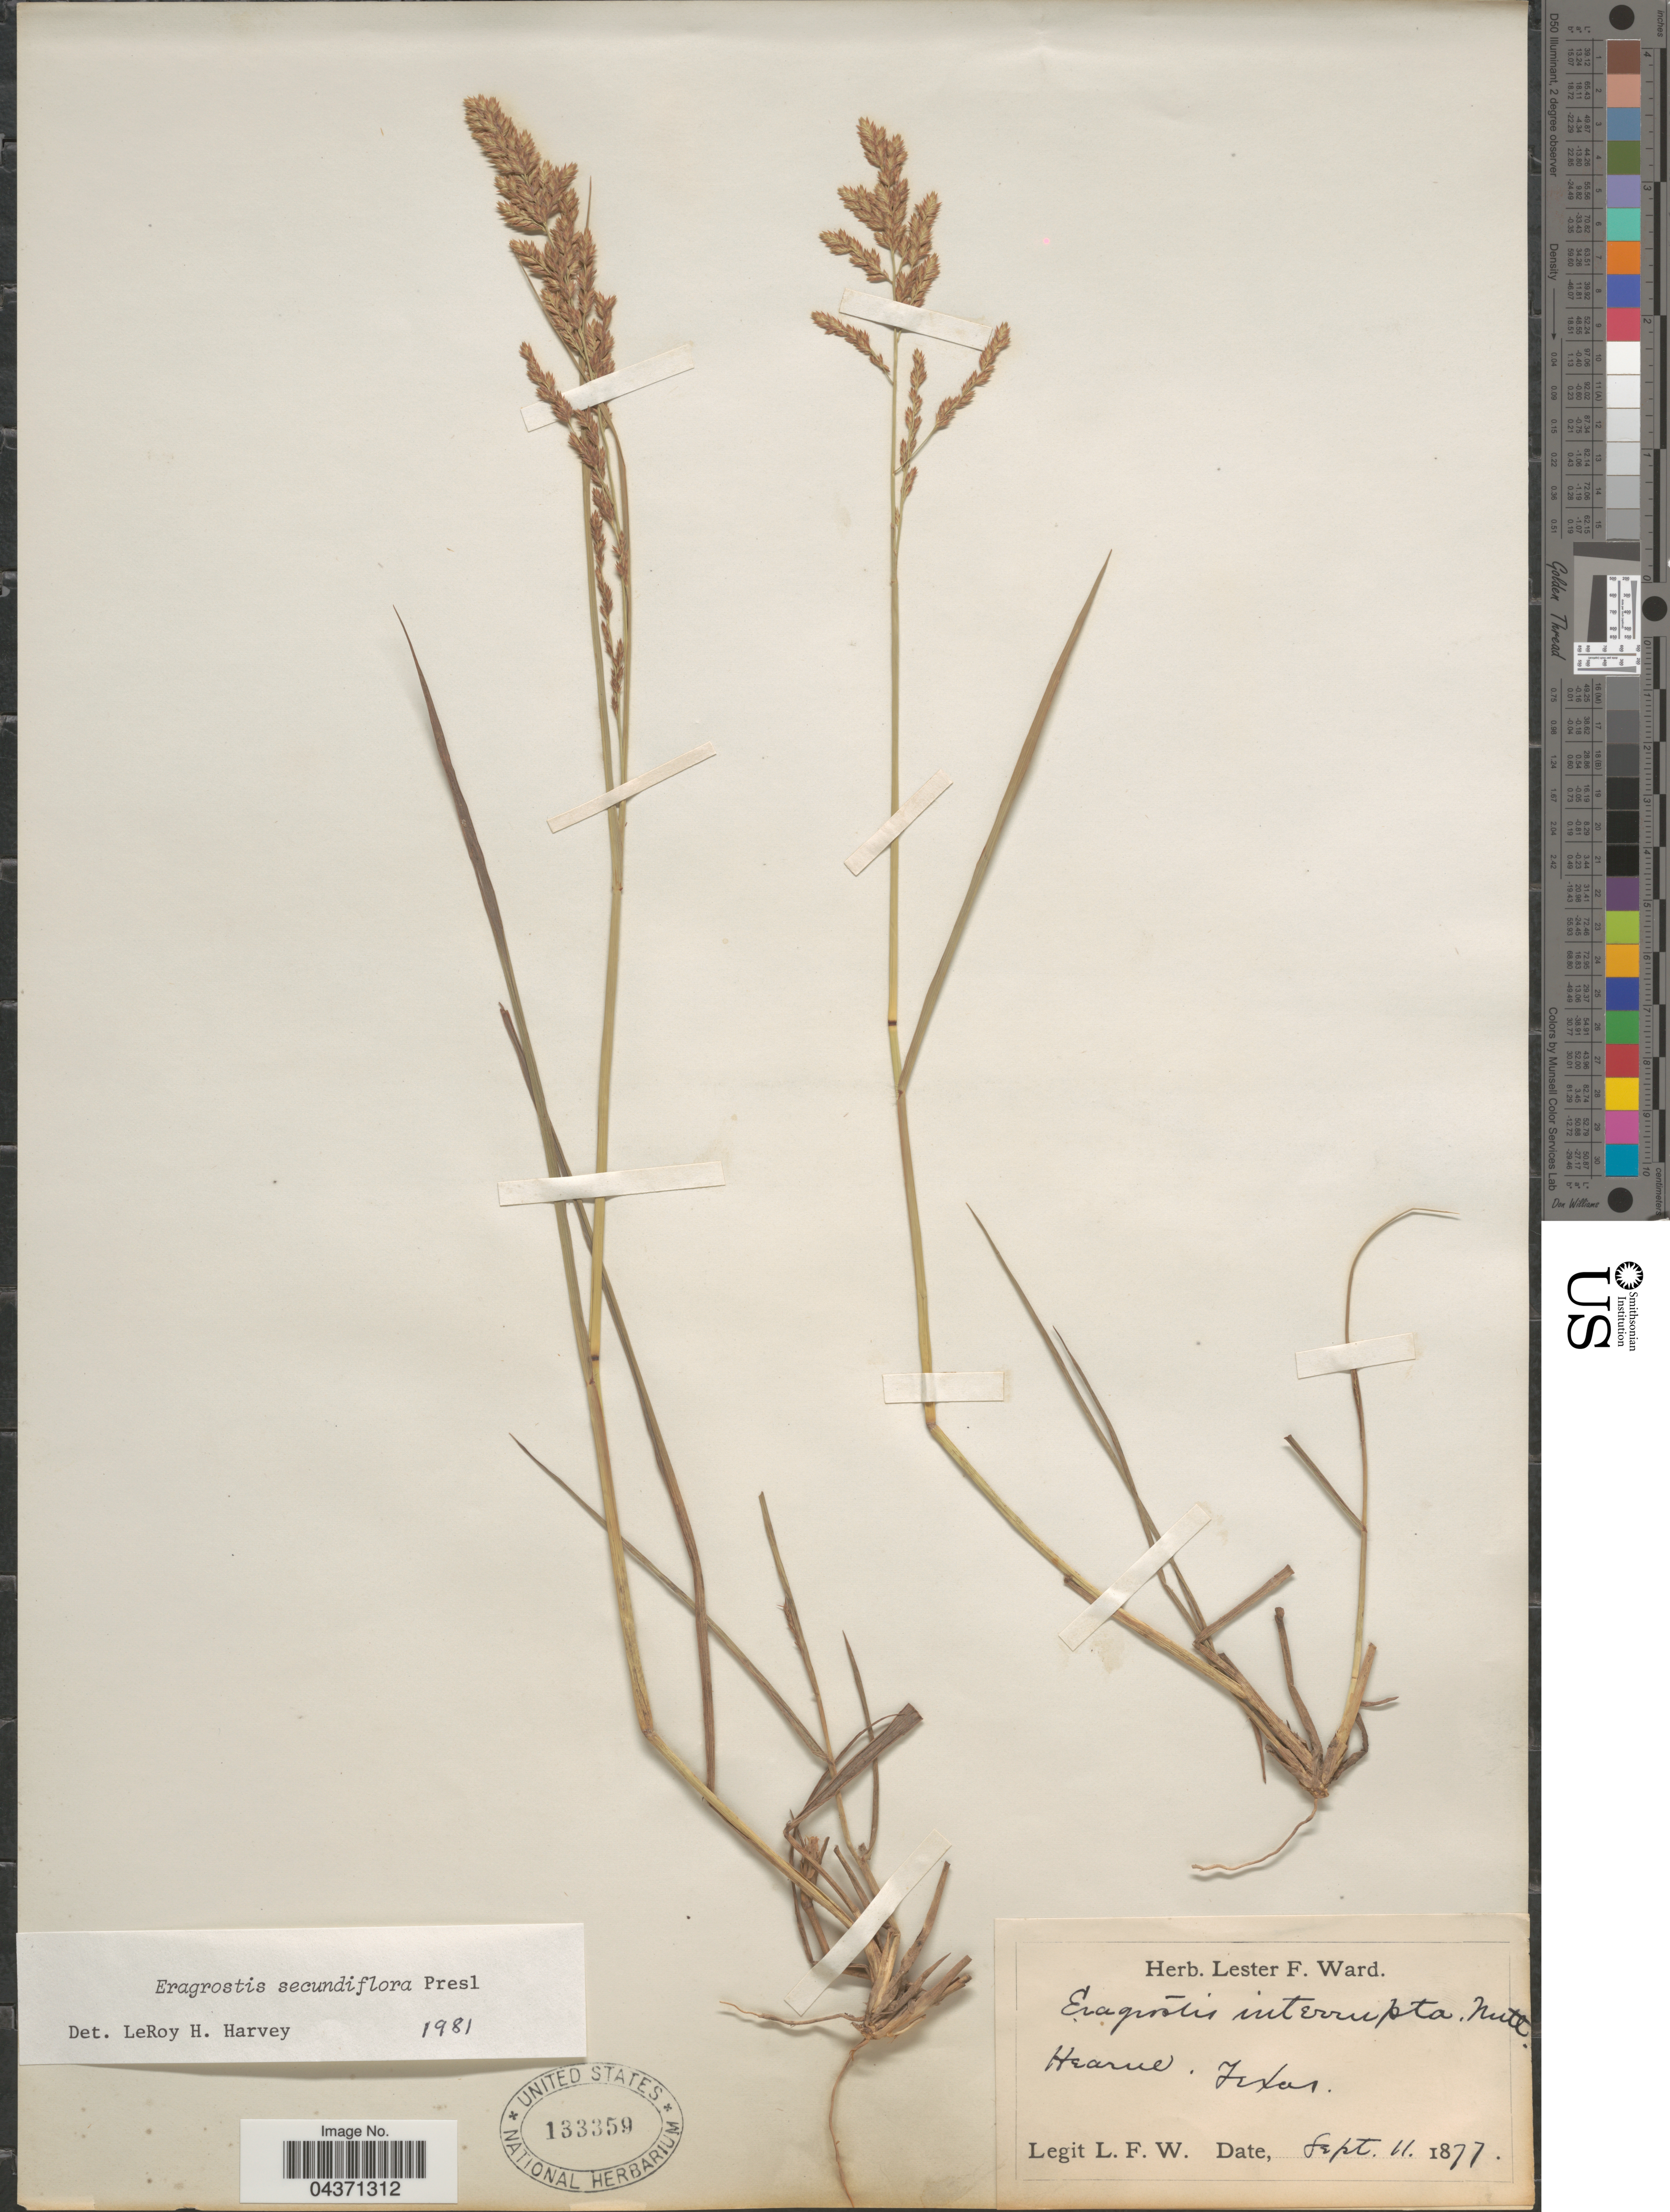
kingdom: Plantae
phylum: Tracheophyta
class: Liliopsida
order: Poales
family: Poaceae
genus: Eragrostis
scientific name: Eragrostis secundiflora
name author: J. Presl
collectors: L. F. Ward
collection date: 1877-09-11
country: United States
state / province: Texas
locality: Hearne.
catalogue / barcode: US 133359